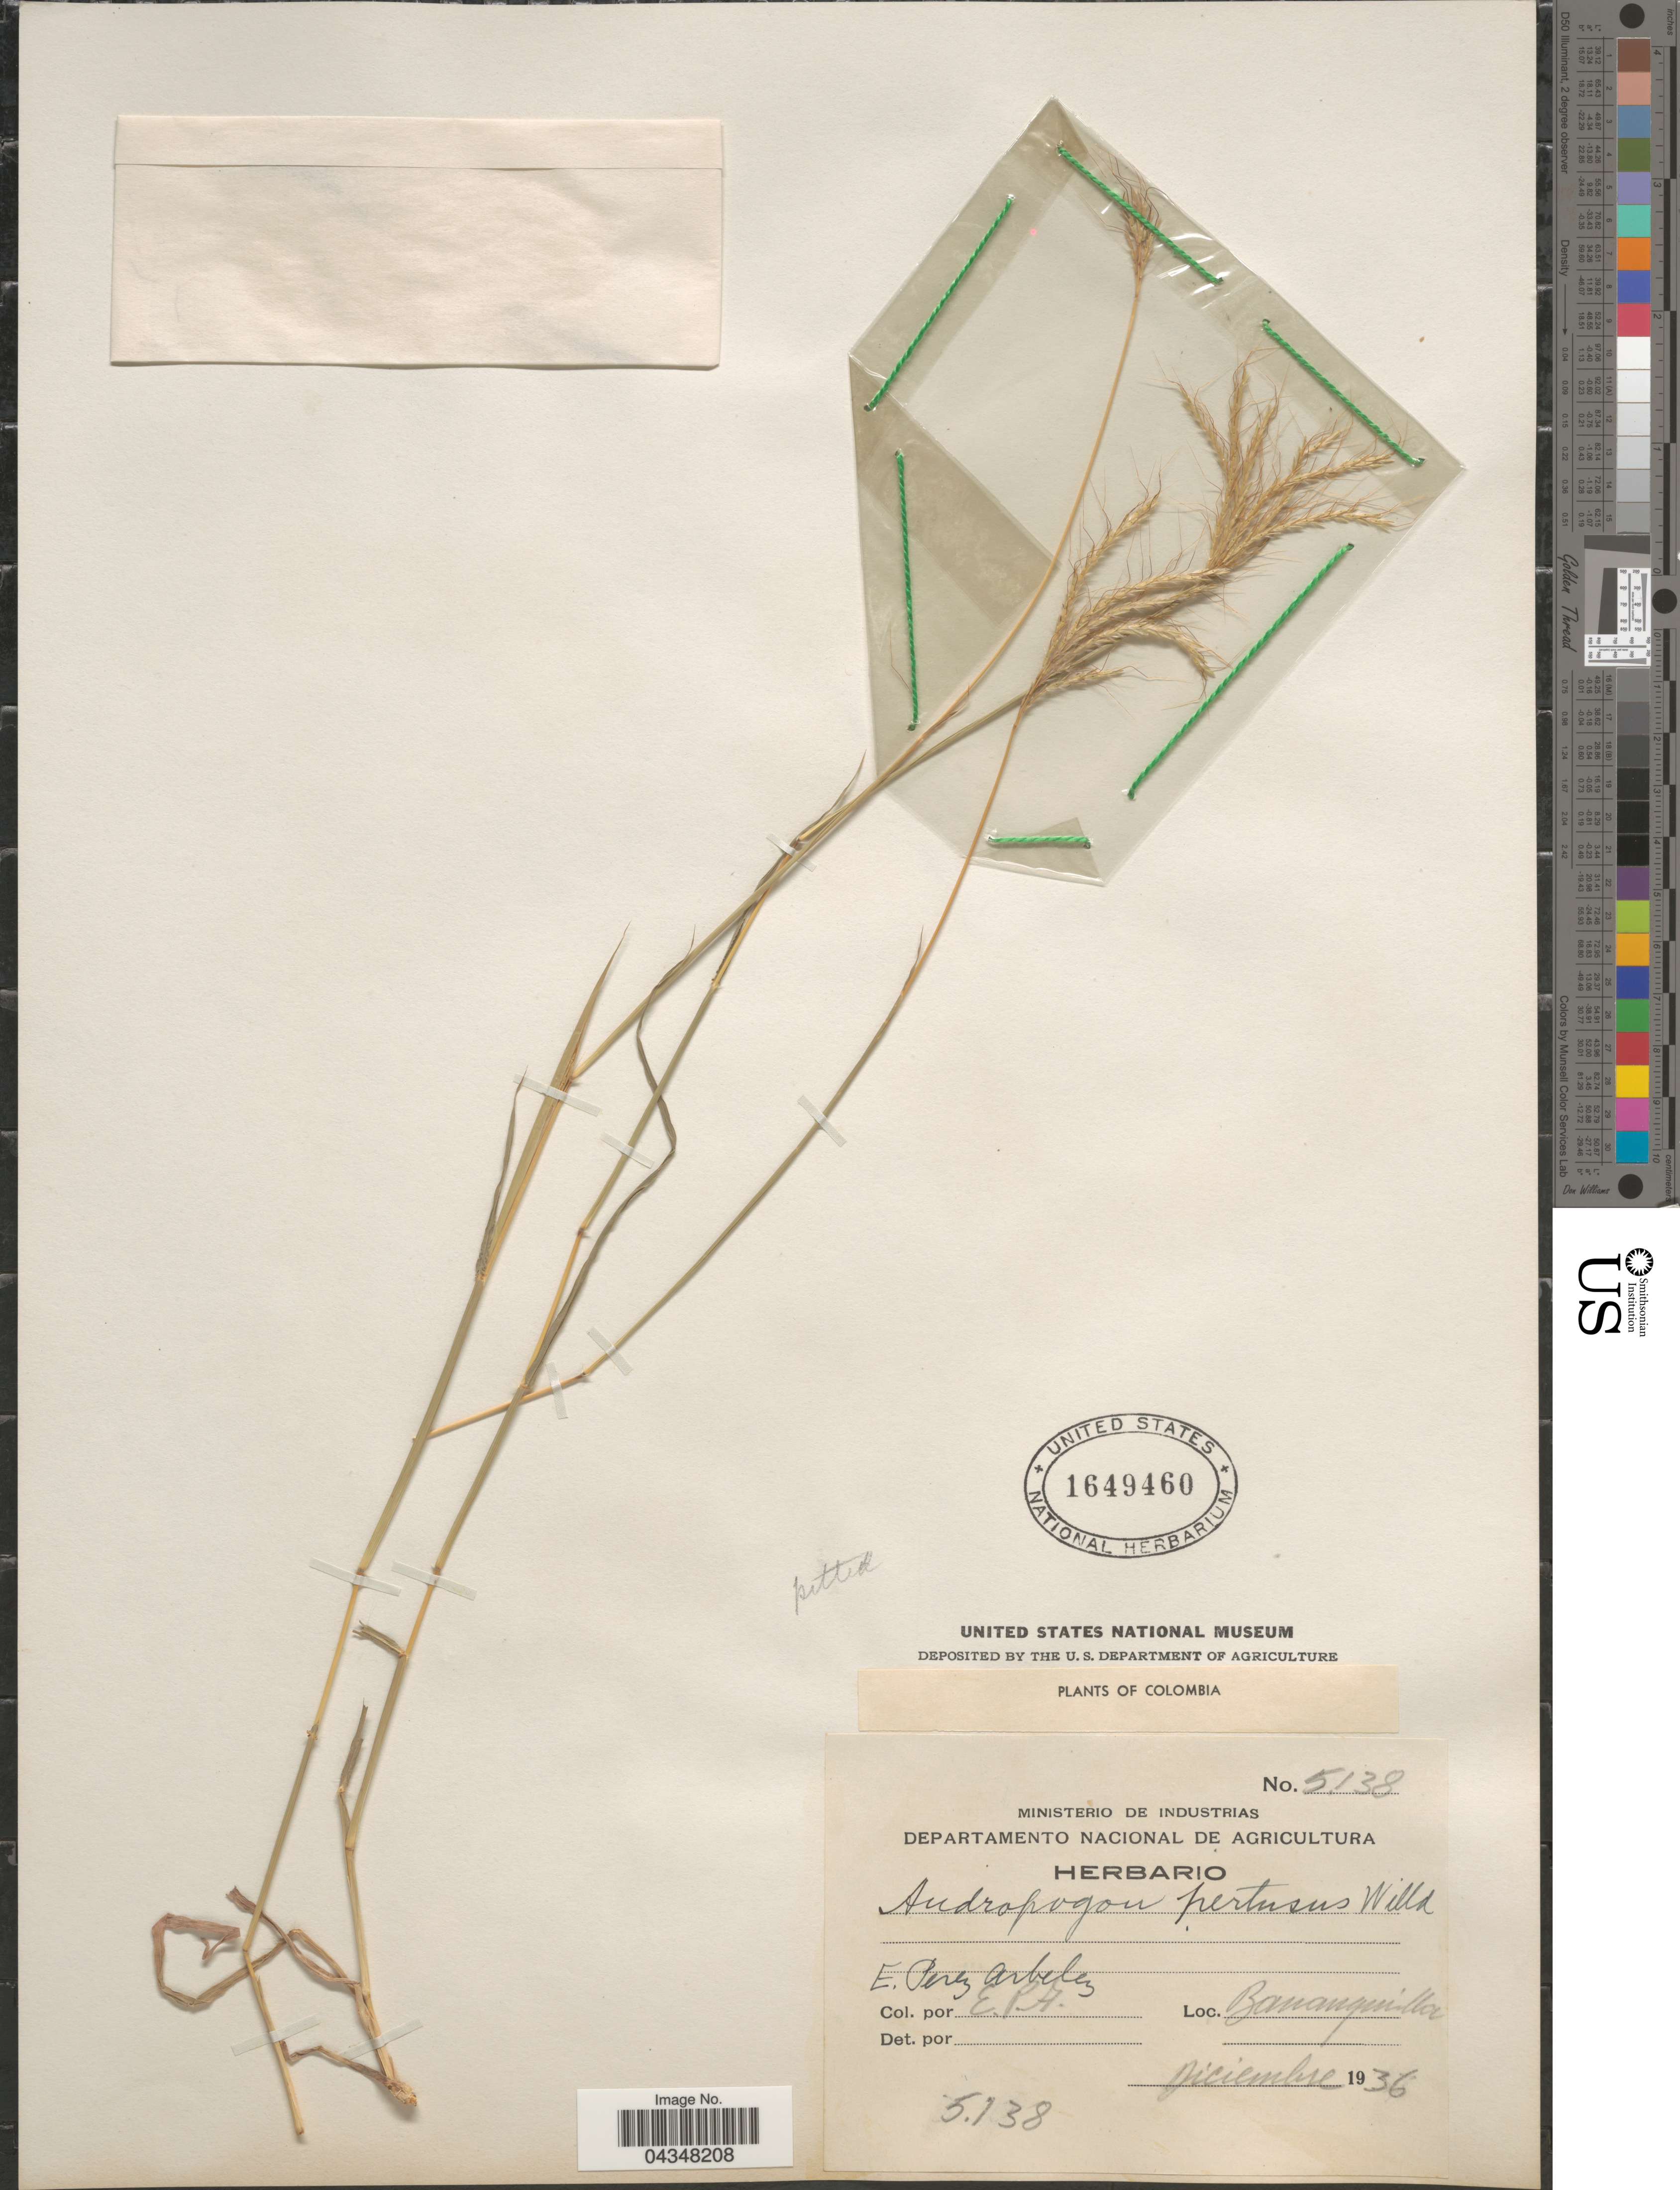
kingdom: Plantae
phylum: Tracheophyta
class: Liliopsida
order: Poales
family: Poaceae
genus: Bothriochloa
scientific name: Bothriochloa pertusa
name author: (L.) A. Camus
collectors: E. Pérez Arbeláez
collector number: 5138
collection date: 1936-12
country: Colombia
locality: Barranquilla.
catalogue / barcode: US 1649460